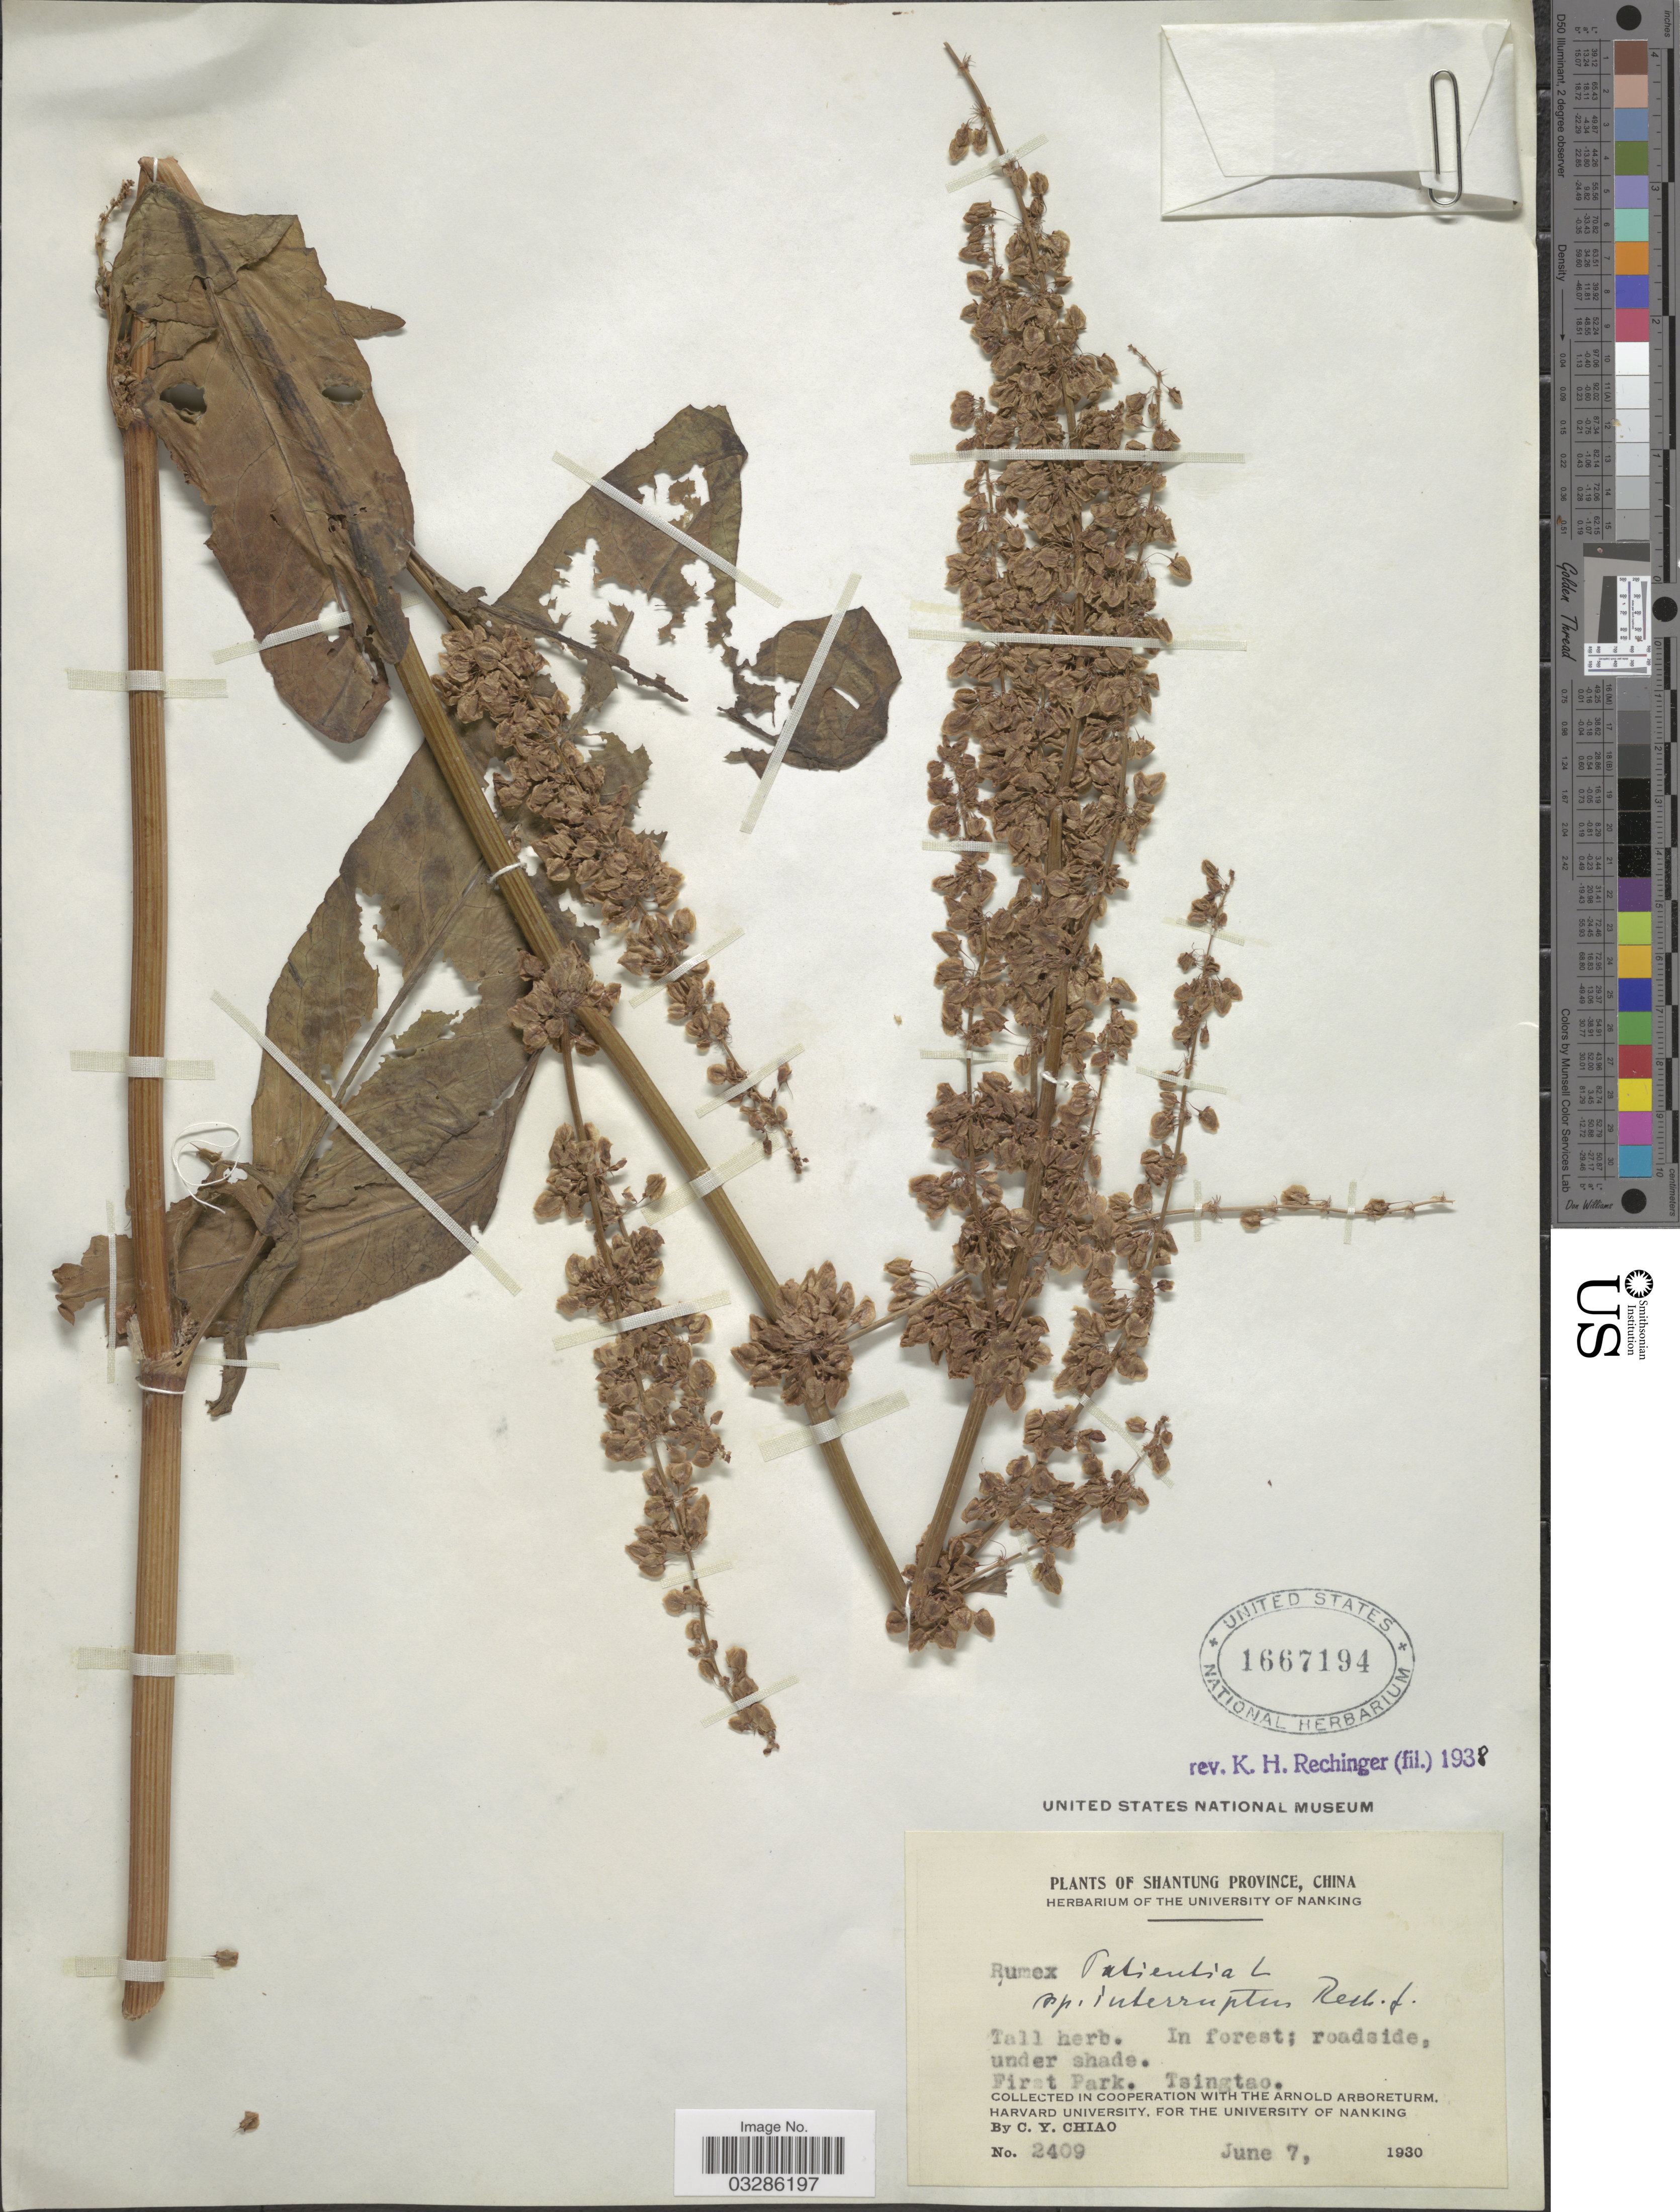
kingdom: Plantae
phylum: Tracheophyta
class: Magnoliopsida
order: Caryophyllales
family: Polygonaceae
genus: Rumex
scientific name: Rumex patientia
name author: L.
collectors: C. Y. Chiao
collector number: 2409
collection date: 1930-06-07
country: China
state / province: Shandong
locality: Shantung Province. First Park. Tsingtao.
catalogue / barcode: US 1667194